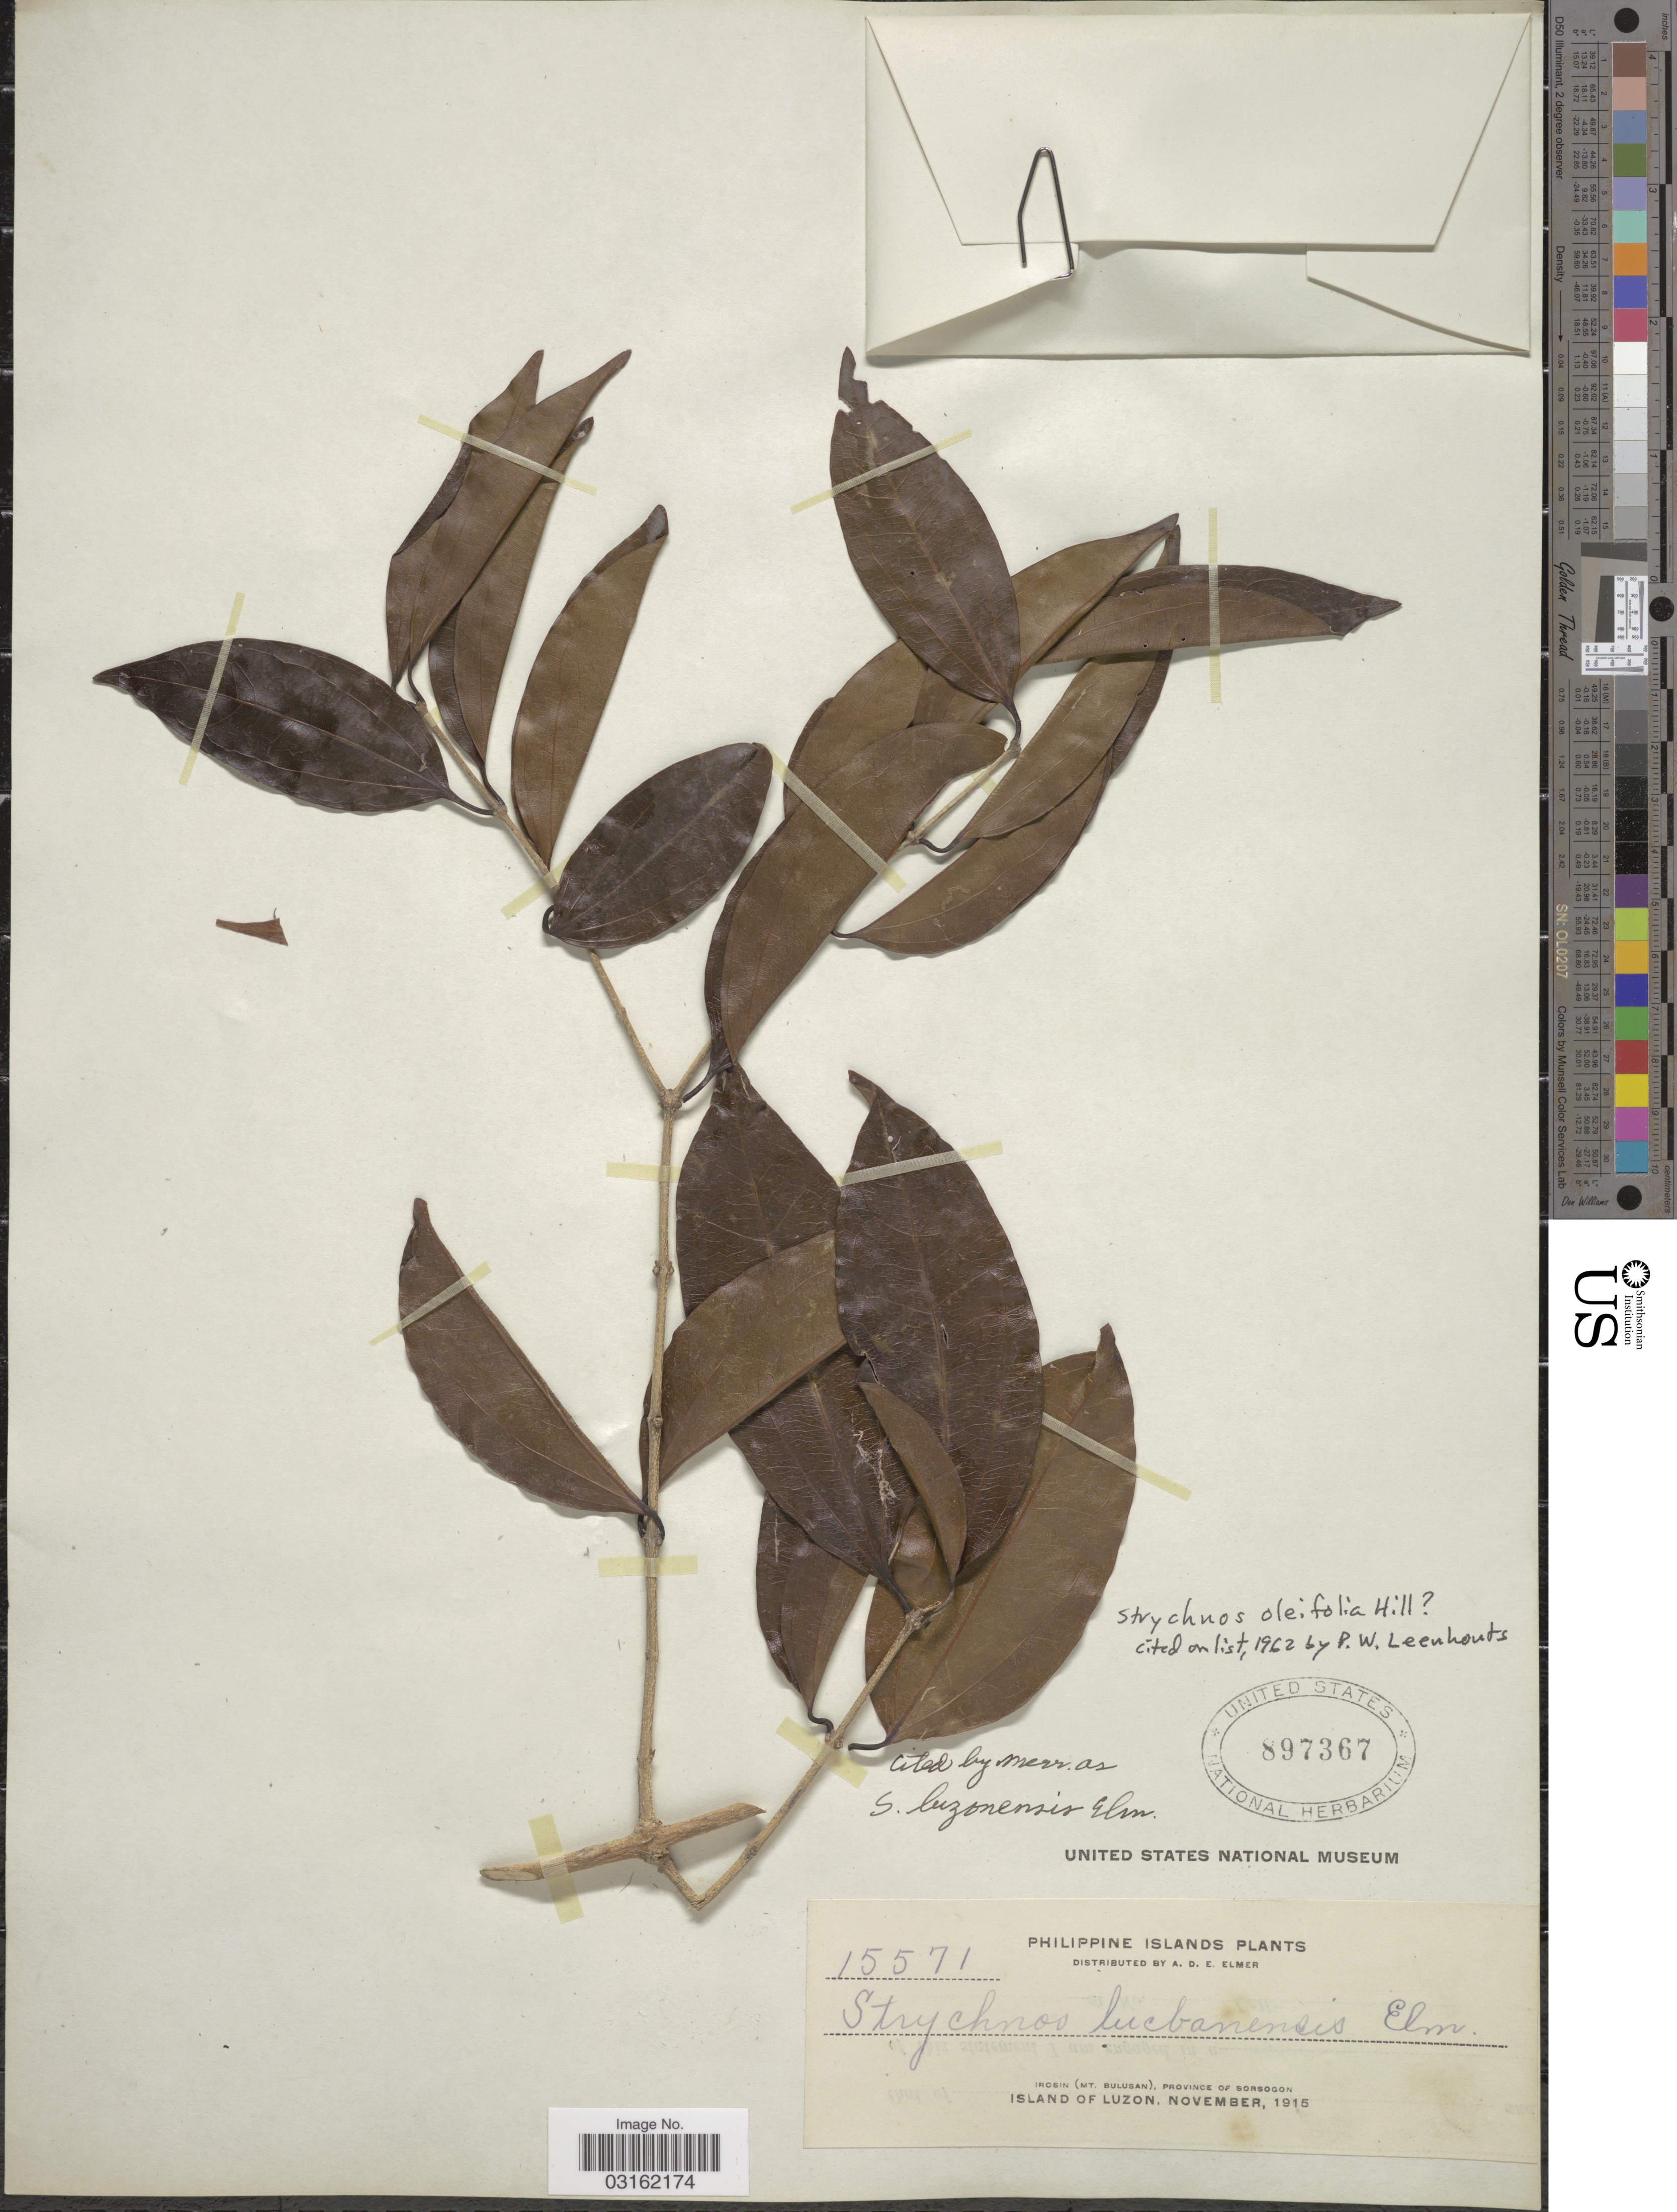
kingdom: Plantae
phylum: Tracheophyta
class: Magnoliopsida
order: Gentianales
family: Loganiaceae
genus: Strychnos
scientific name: Strychnos oleifolia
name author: A.W. Hill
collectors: A. D. E. Elmer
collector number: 15571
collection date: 1915-11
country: Philippines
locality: Philippine Islands, Irosin (Mt. Bulusan), Province of Sorsogon, Island of Luzon.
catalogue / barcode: US 897367